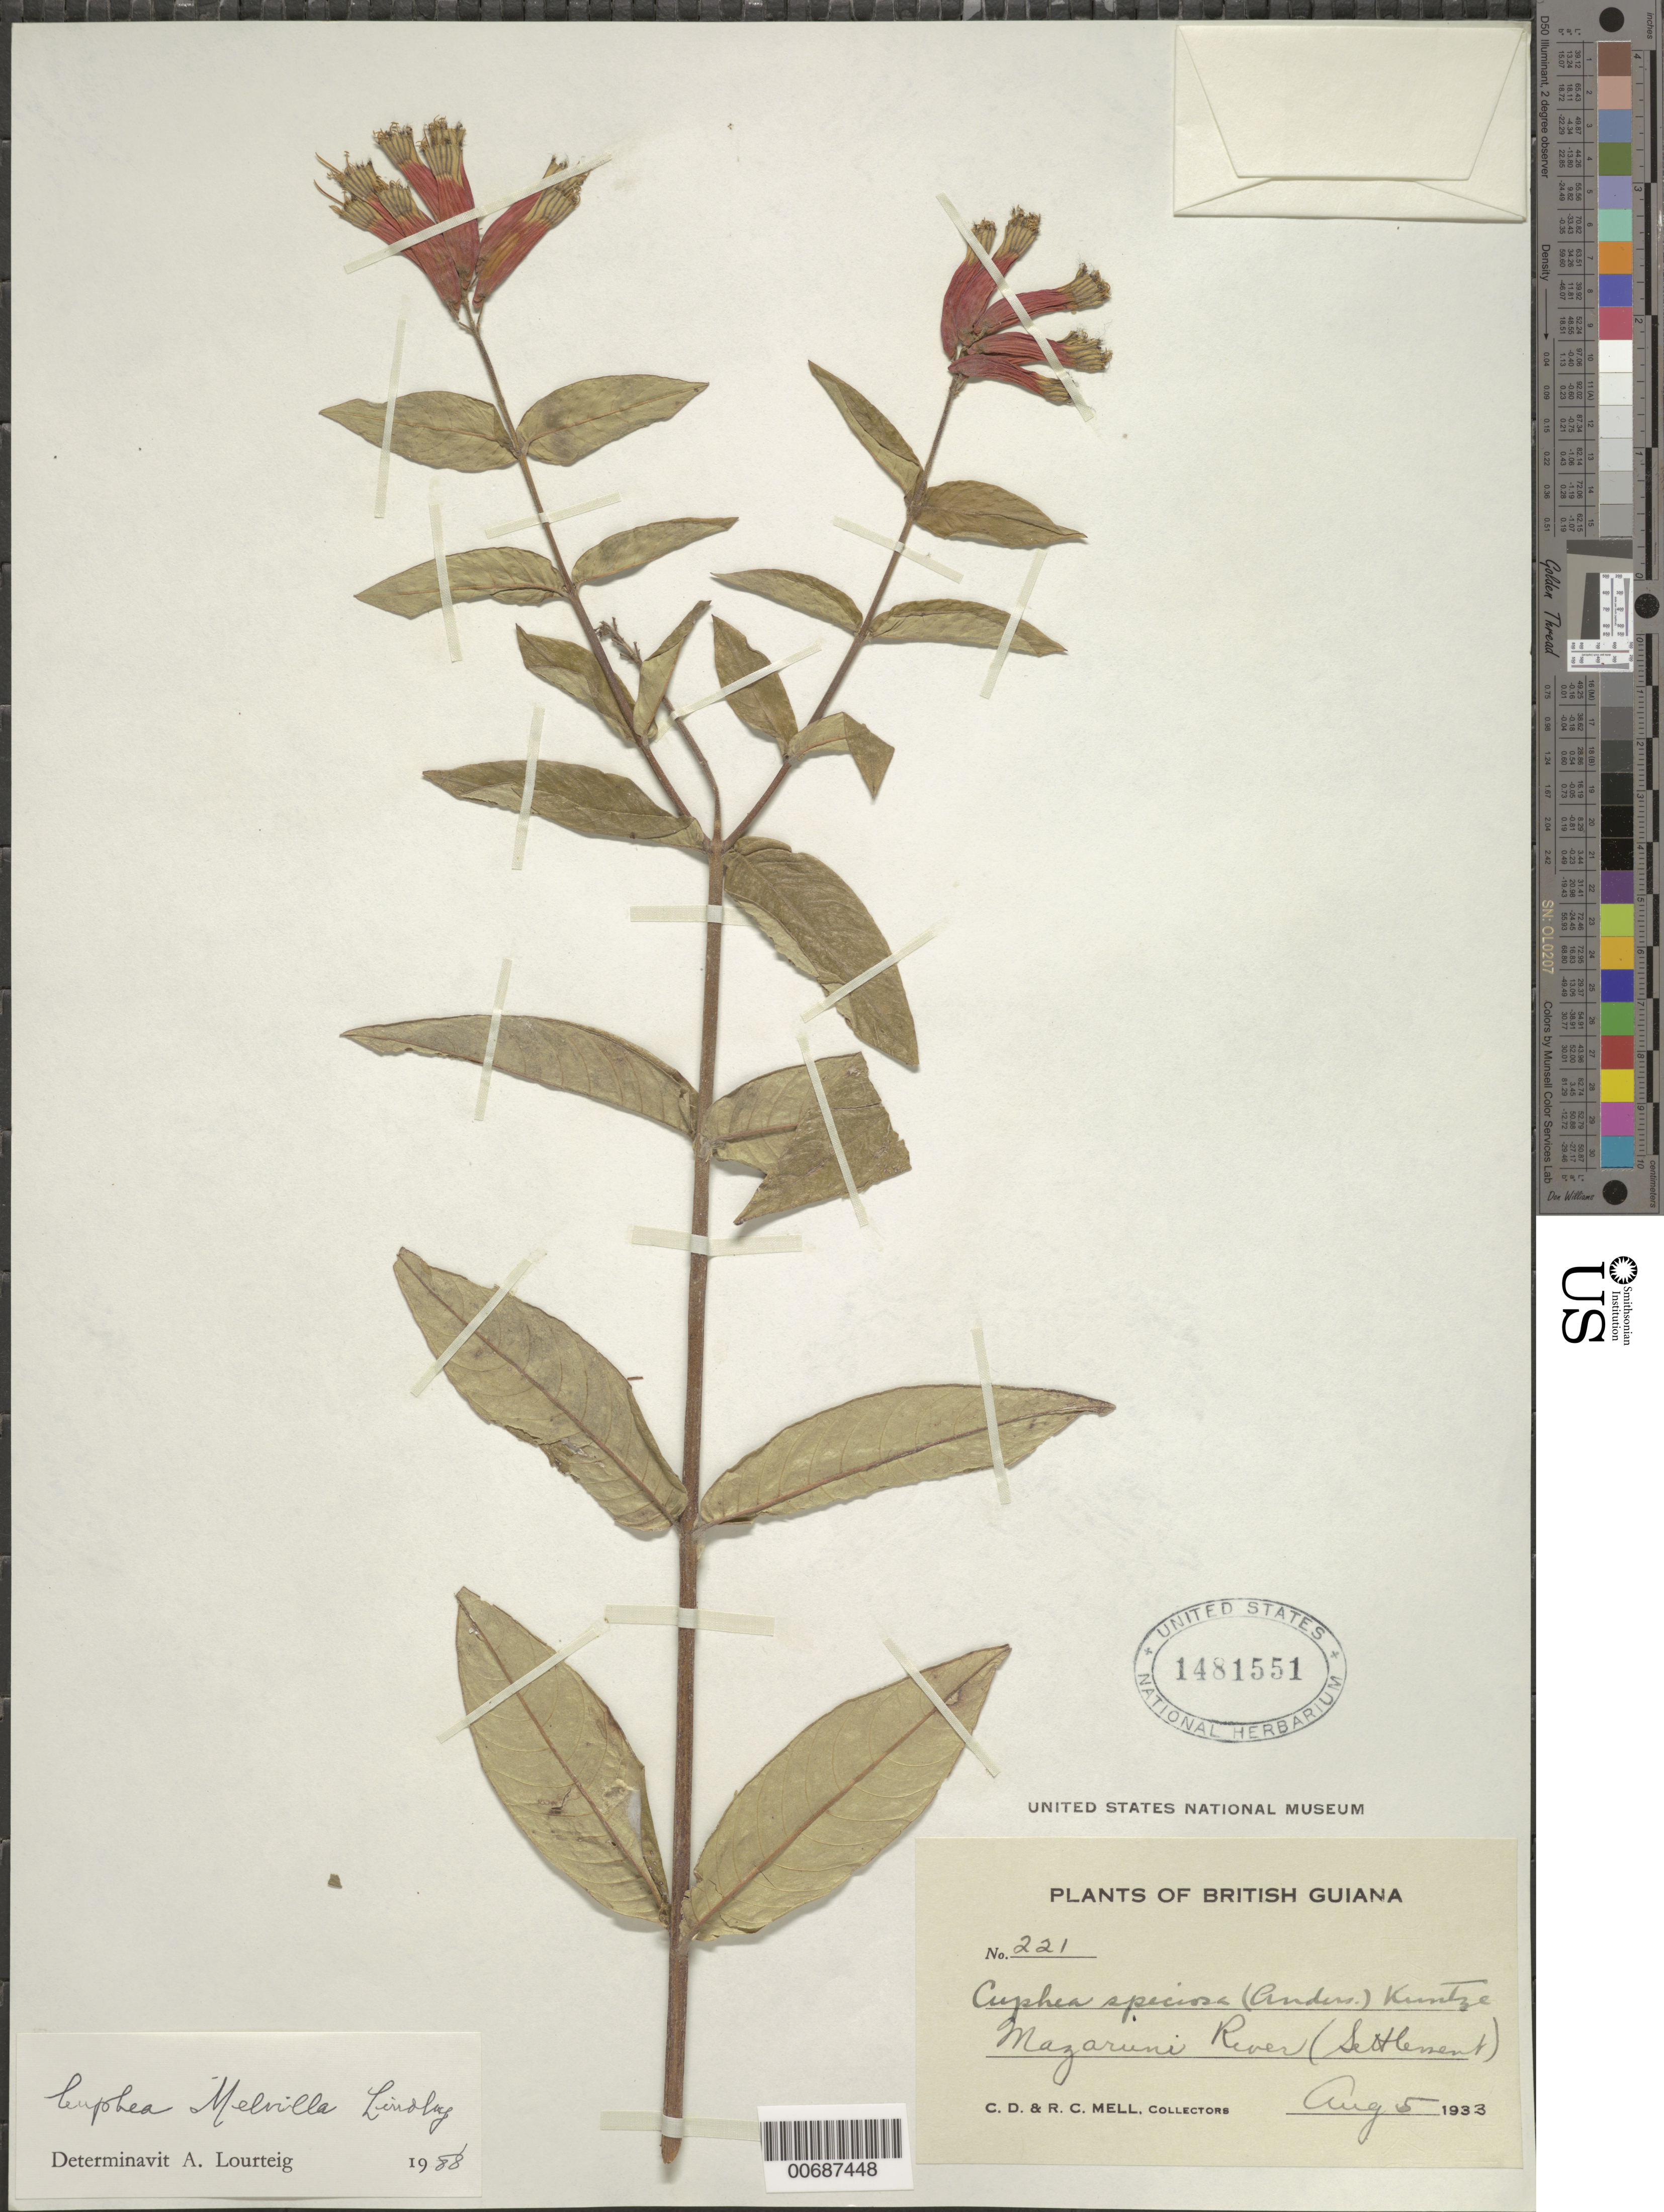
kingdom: Plantae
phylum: Tracheophyta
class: Magnoliopsida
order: Myrtales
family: Lythraceae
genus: Cuphea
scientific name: Cuphea melvilla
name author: Lindl.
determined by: Lourteig, A.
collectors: C. D. Mell & R. Mell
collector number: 221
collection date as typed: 5-Aug-33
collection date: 1933-08-05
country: Guyana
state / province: Cuyuni-Mazaruni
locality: Mazaruni R. (settlement)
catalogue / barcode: US 1481551